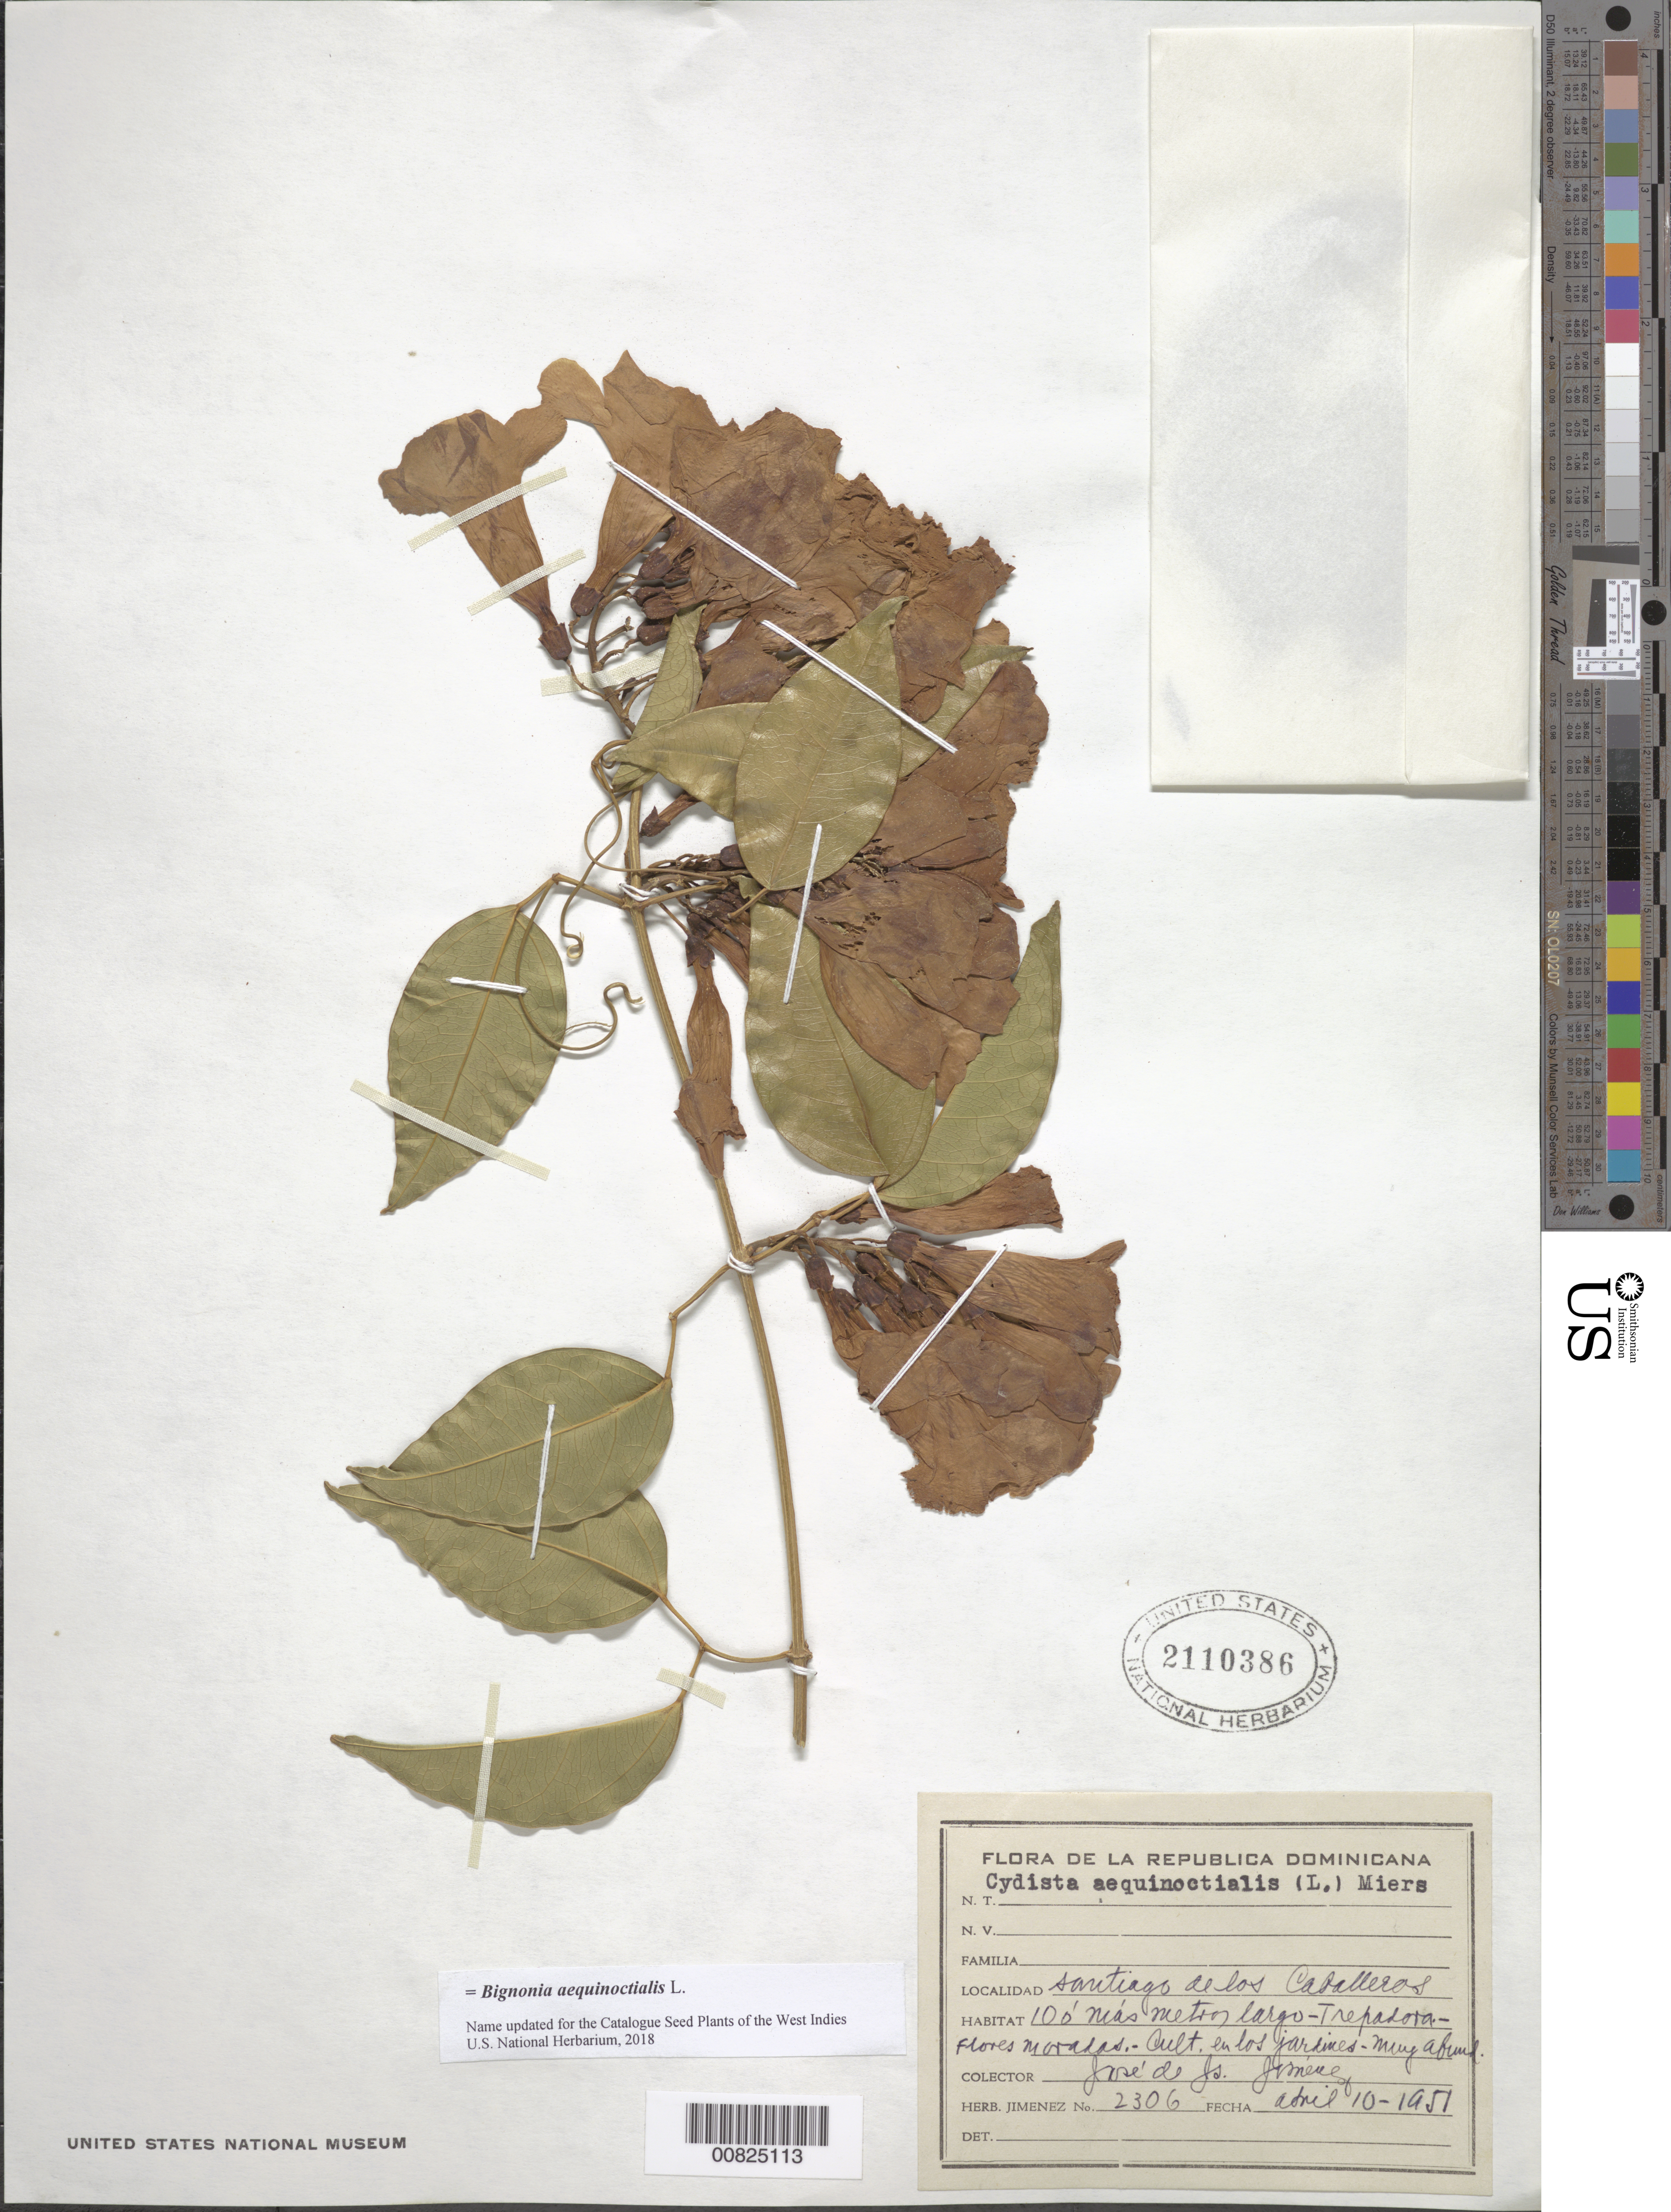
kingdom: Plantae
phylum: Tracheophyta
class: Magnoliopsida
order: Lamiales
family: Bignoniaceae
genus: Bignonia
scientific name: Bignonia aequinoctialis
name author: L.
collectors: J. J. Jiménez Almonte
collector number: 2306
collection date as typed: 10 Apr 1951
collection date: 1951-04-10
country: Dominican Republic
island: Hispaniola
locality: Santiago de los Caballeros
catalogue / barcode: US 2110386